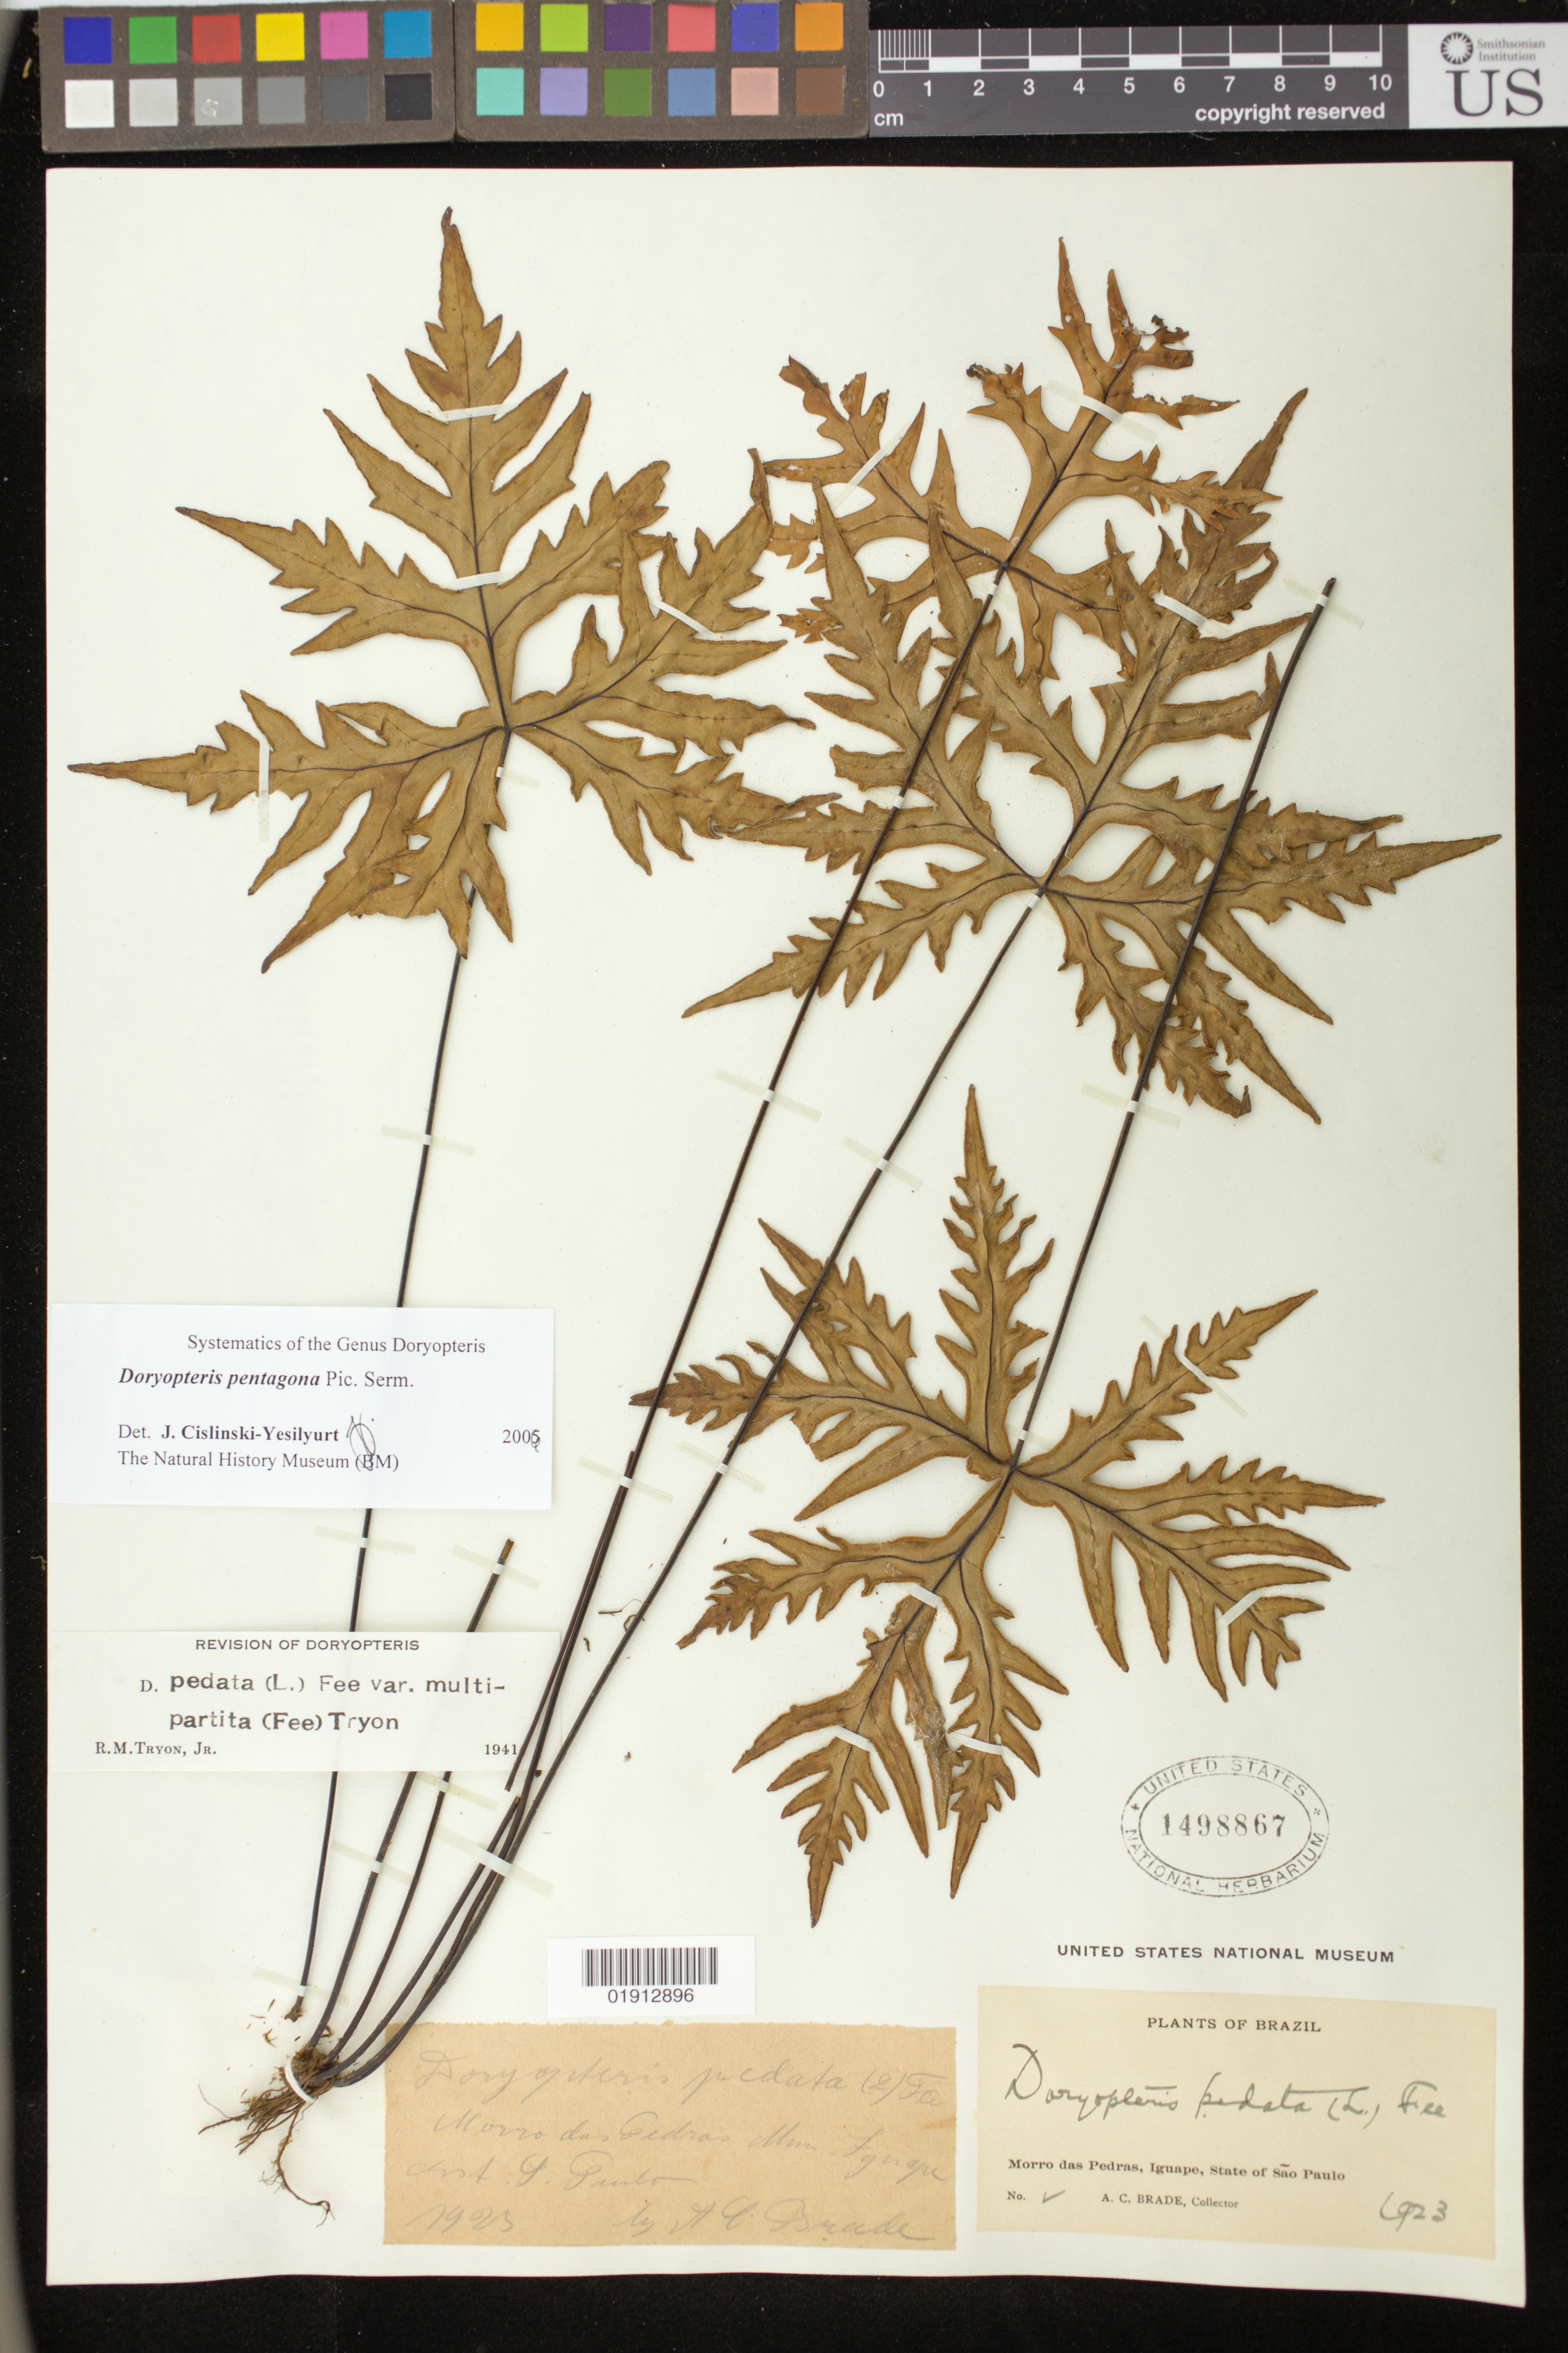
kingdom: Plantae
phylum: Tracheophyta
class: Polypodiopsida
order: Polypodiales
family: Pteridaceae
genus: Doryopteris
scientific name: Doryopteris pentagona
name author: Pic. Serm.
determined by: Yesilyurt, J. C.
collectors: A. C. Brade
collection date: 1923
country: Brazil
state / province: São Paulo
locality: Morro das Pedras, Iguape, State of Sao Paulo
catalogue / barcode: US 1498867